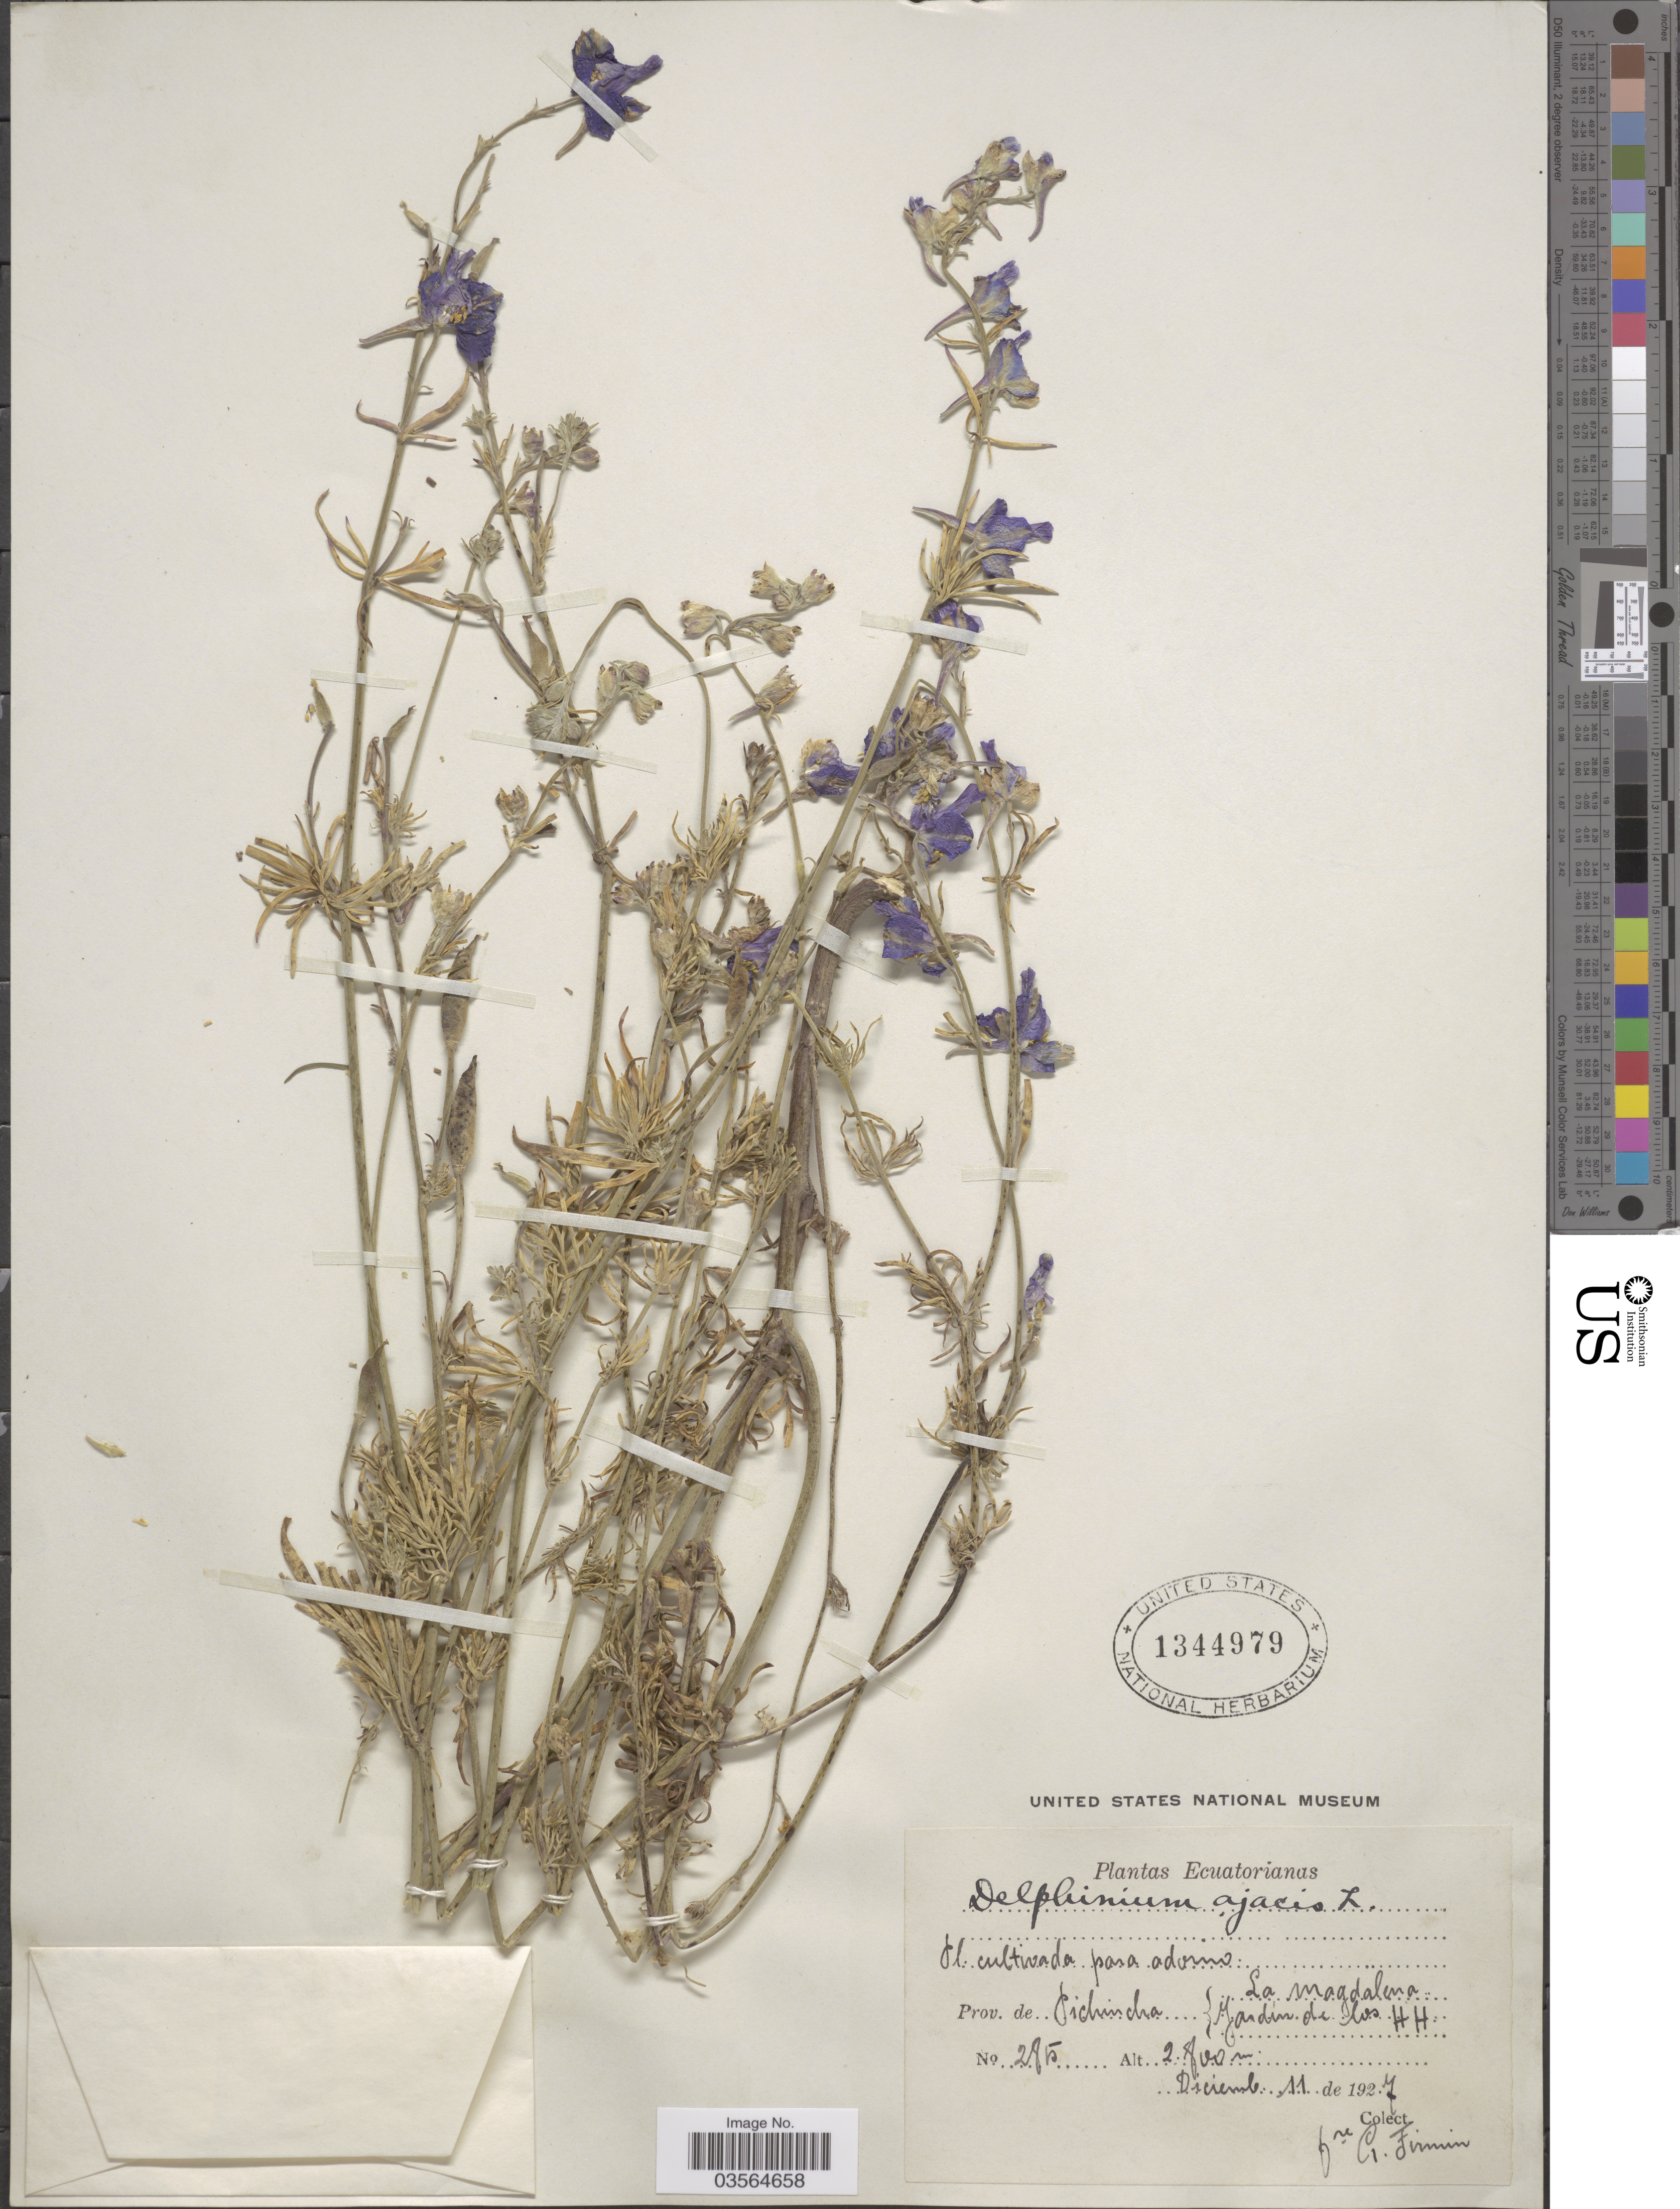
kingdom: Plantae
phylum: Tracheophyta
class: Magnoliopsida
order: Ranunculales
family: Ranunculaceae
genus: Delphinium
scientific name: Delphinium ambiguum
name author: L.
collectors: F. Firmin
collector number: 285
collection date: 1927-12-11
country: Ecuador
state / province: Pichincha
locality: La Magdalena. Jardin de los H H.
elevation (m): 2800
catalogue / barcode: US 1344979